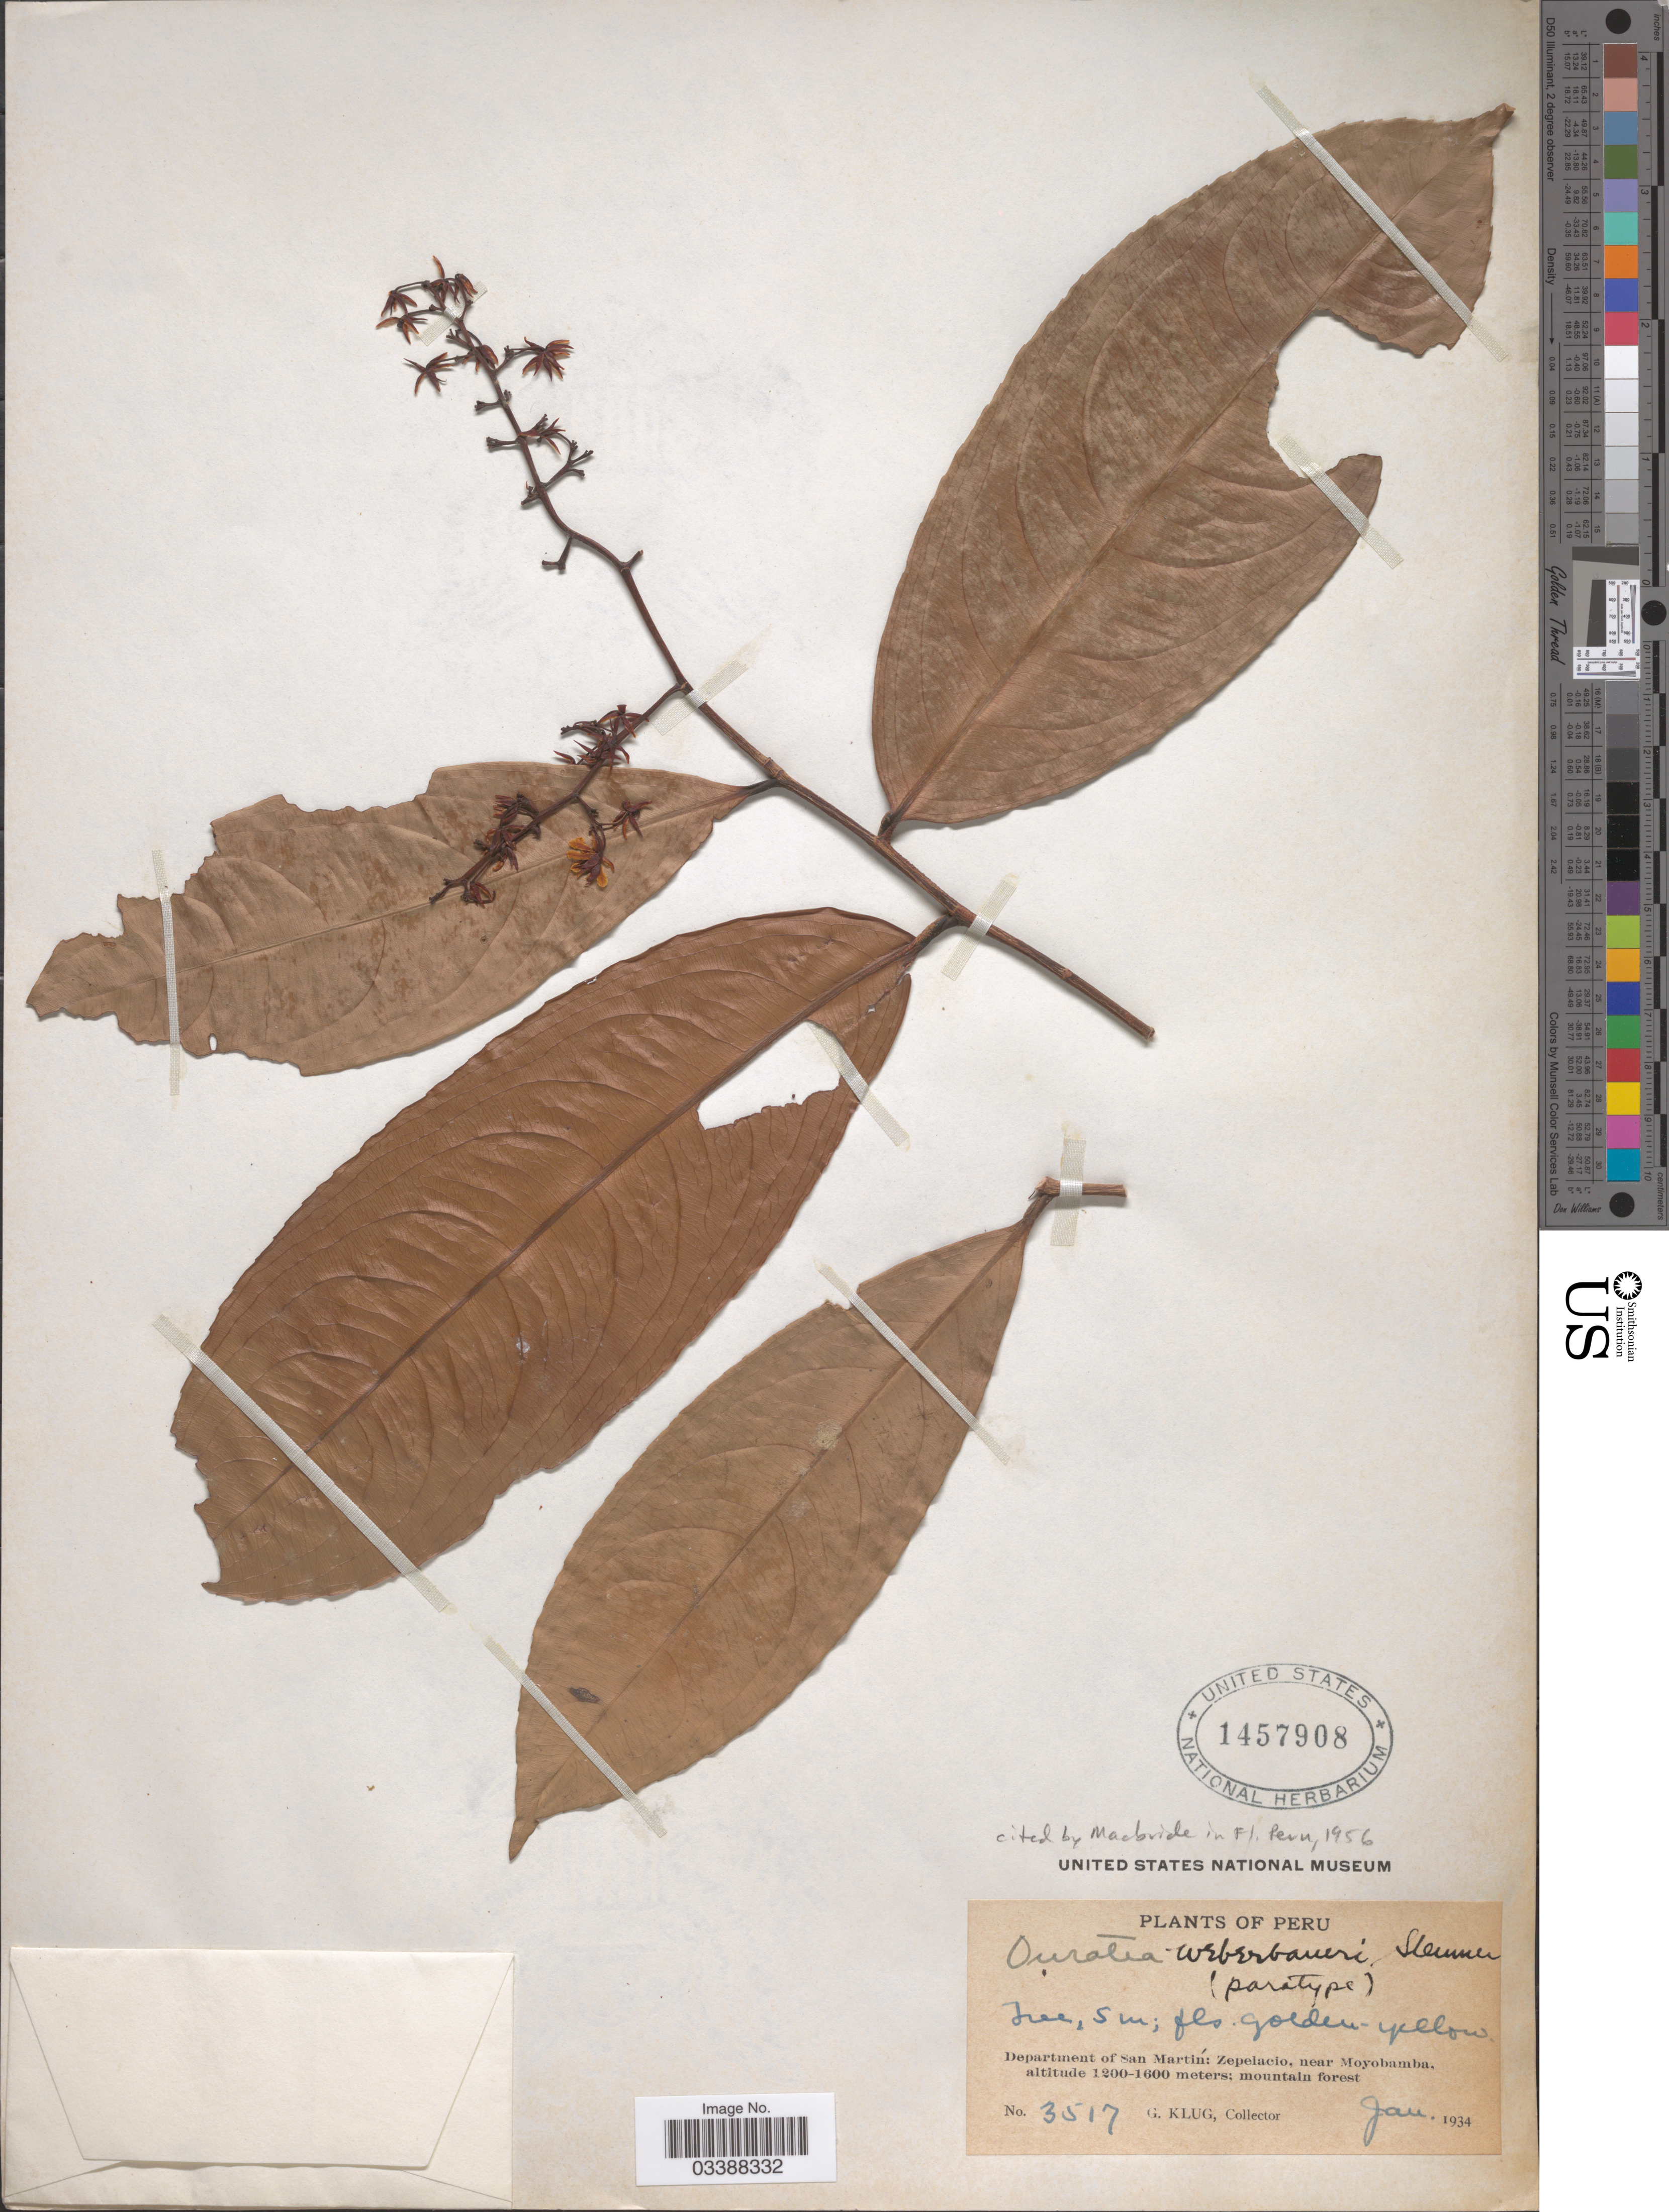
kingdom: Plantae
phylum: Tracheophyta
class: Magnoliopsida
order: Malpighiales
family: Ochnaceae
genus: Ouratea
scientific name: Ouratea weberbaueri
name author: Sleumer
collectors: G. Klug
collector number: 3517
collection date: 1934-01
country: Peru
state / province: San Martín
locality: Department of San Martín: Zepelacio, near Moyobamba.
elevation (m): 1200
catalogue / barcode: US 1457908